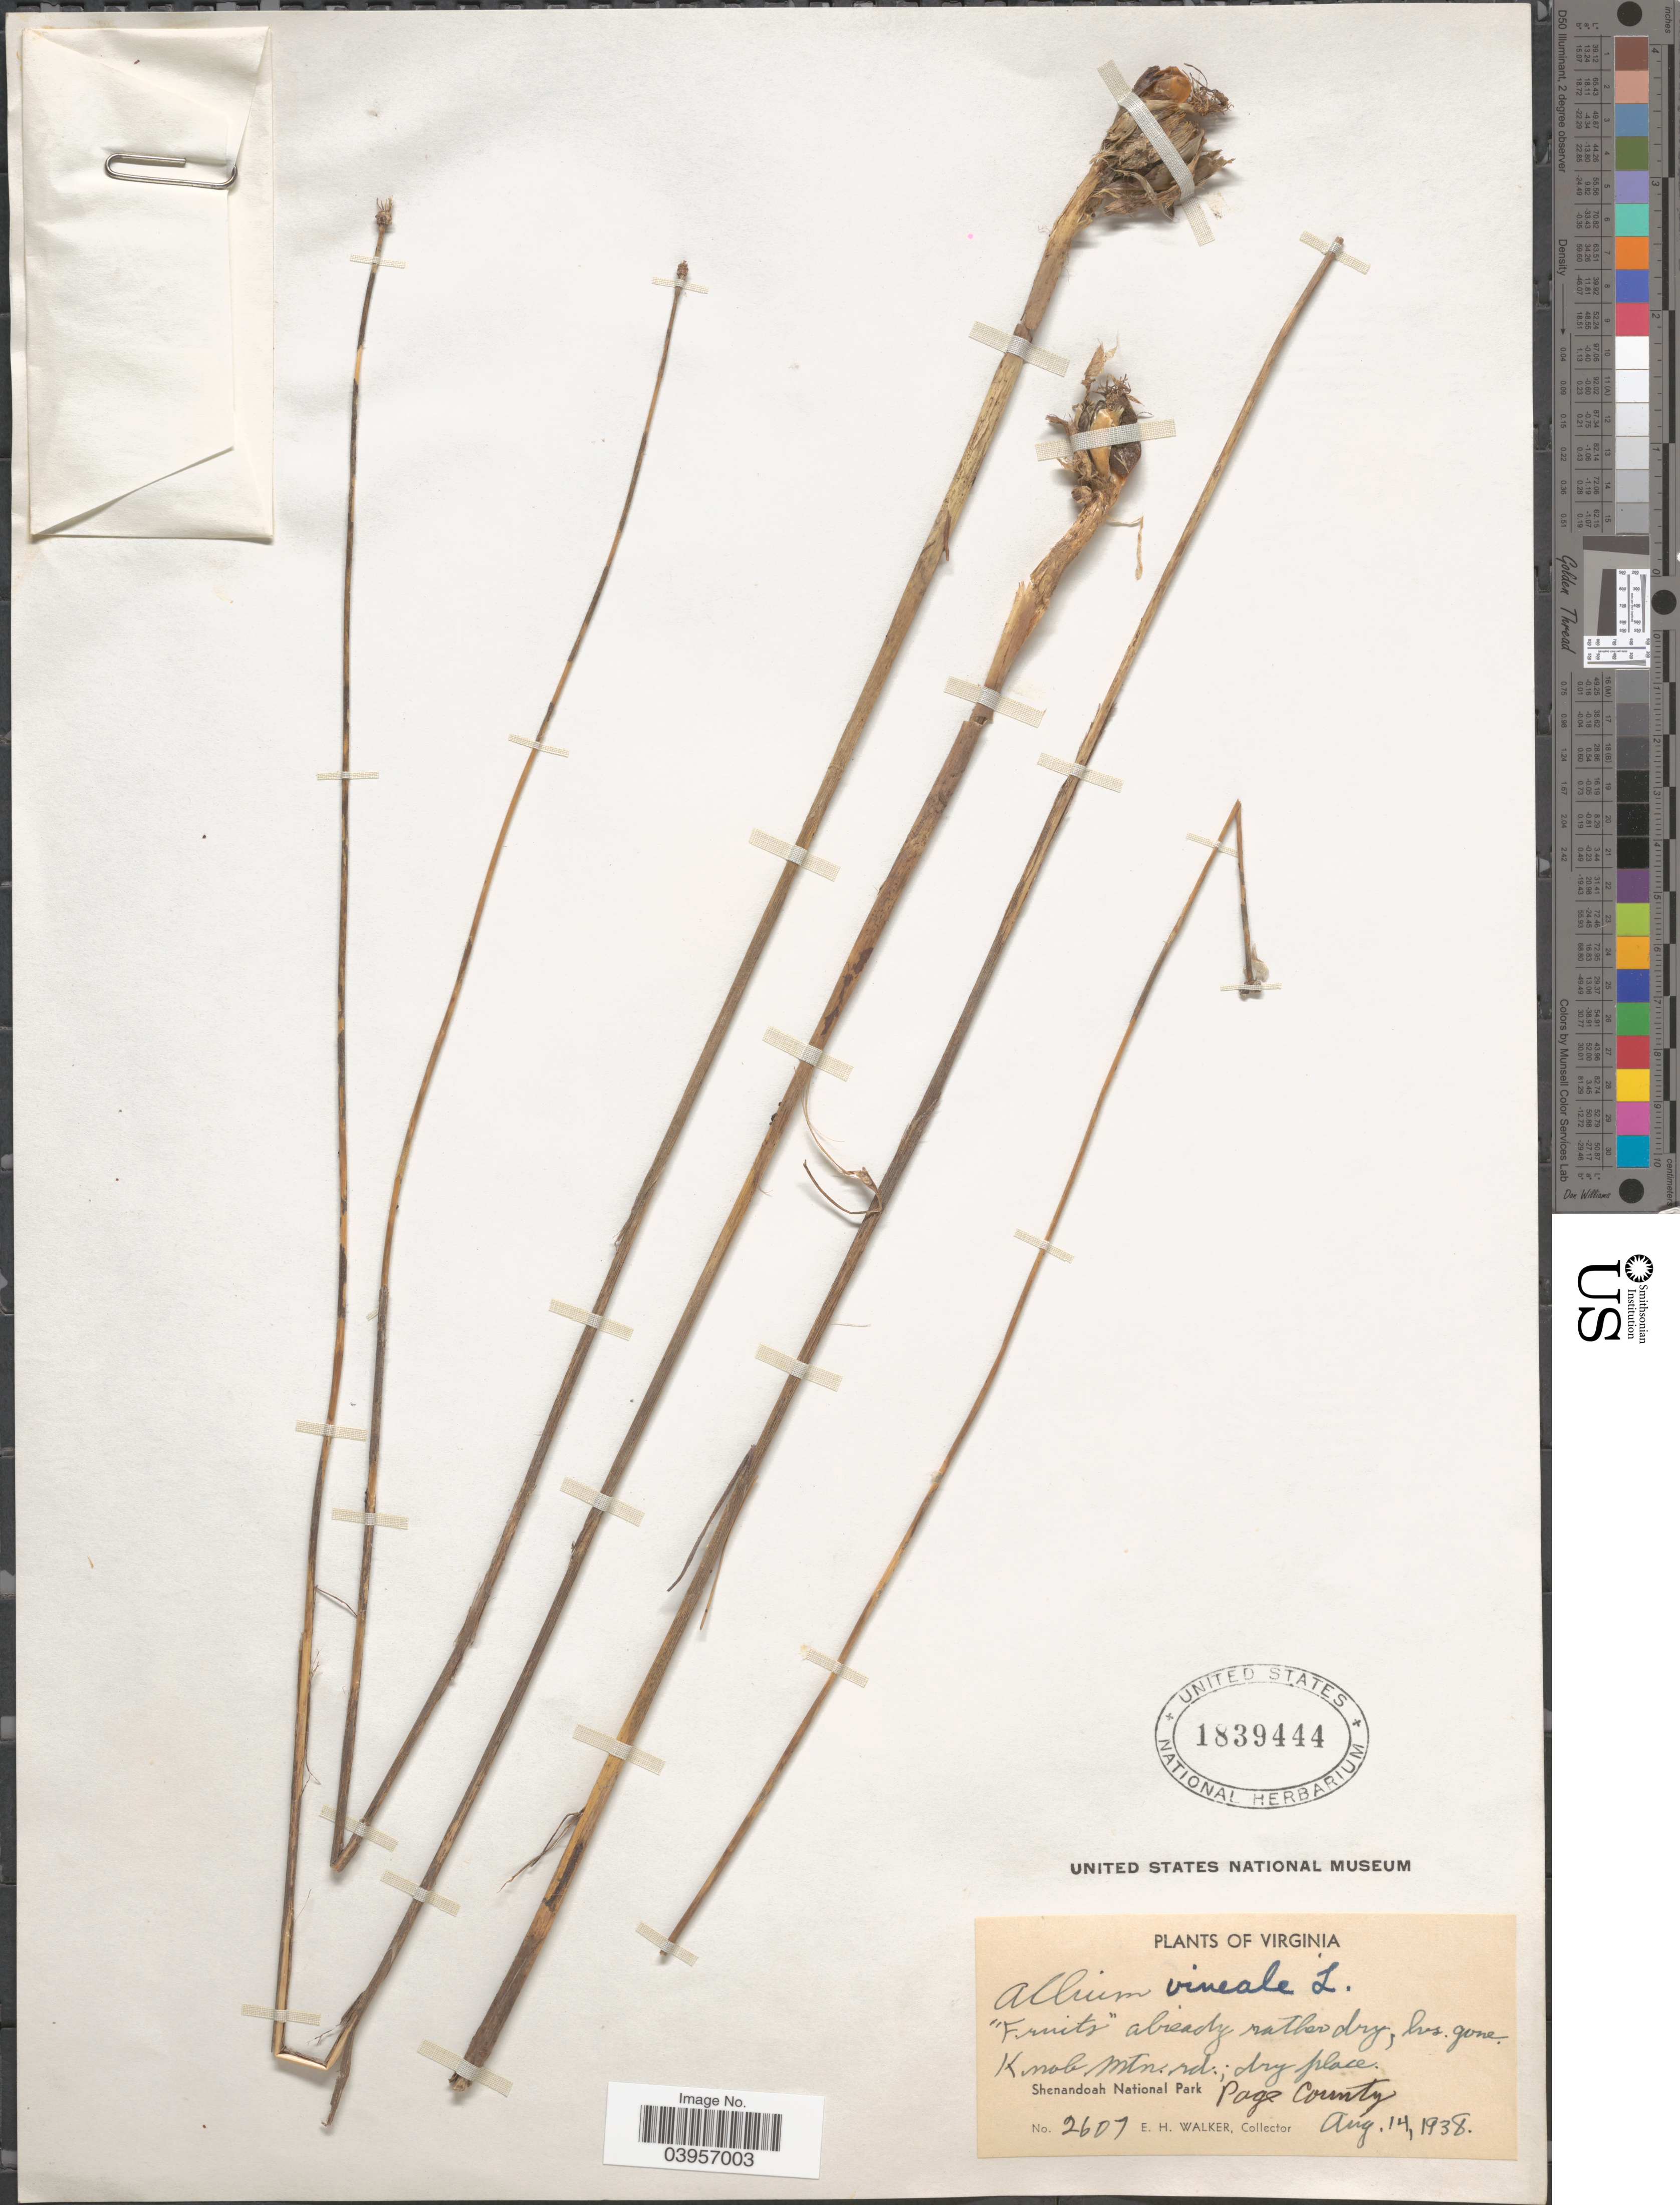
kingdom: Plantae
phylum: Tracheophyta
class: Liliopsida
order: Asparagales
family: Amaryllidaceae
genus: Allium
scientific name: Allium vineale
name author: L.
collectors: E. H. Walker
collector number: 2607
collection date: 1938-08-14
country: United States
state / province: Virginia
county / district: Page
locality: Knob Mts. rd. Shenandoah National Park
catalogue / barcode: US 1839444